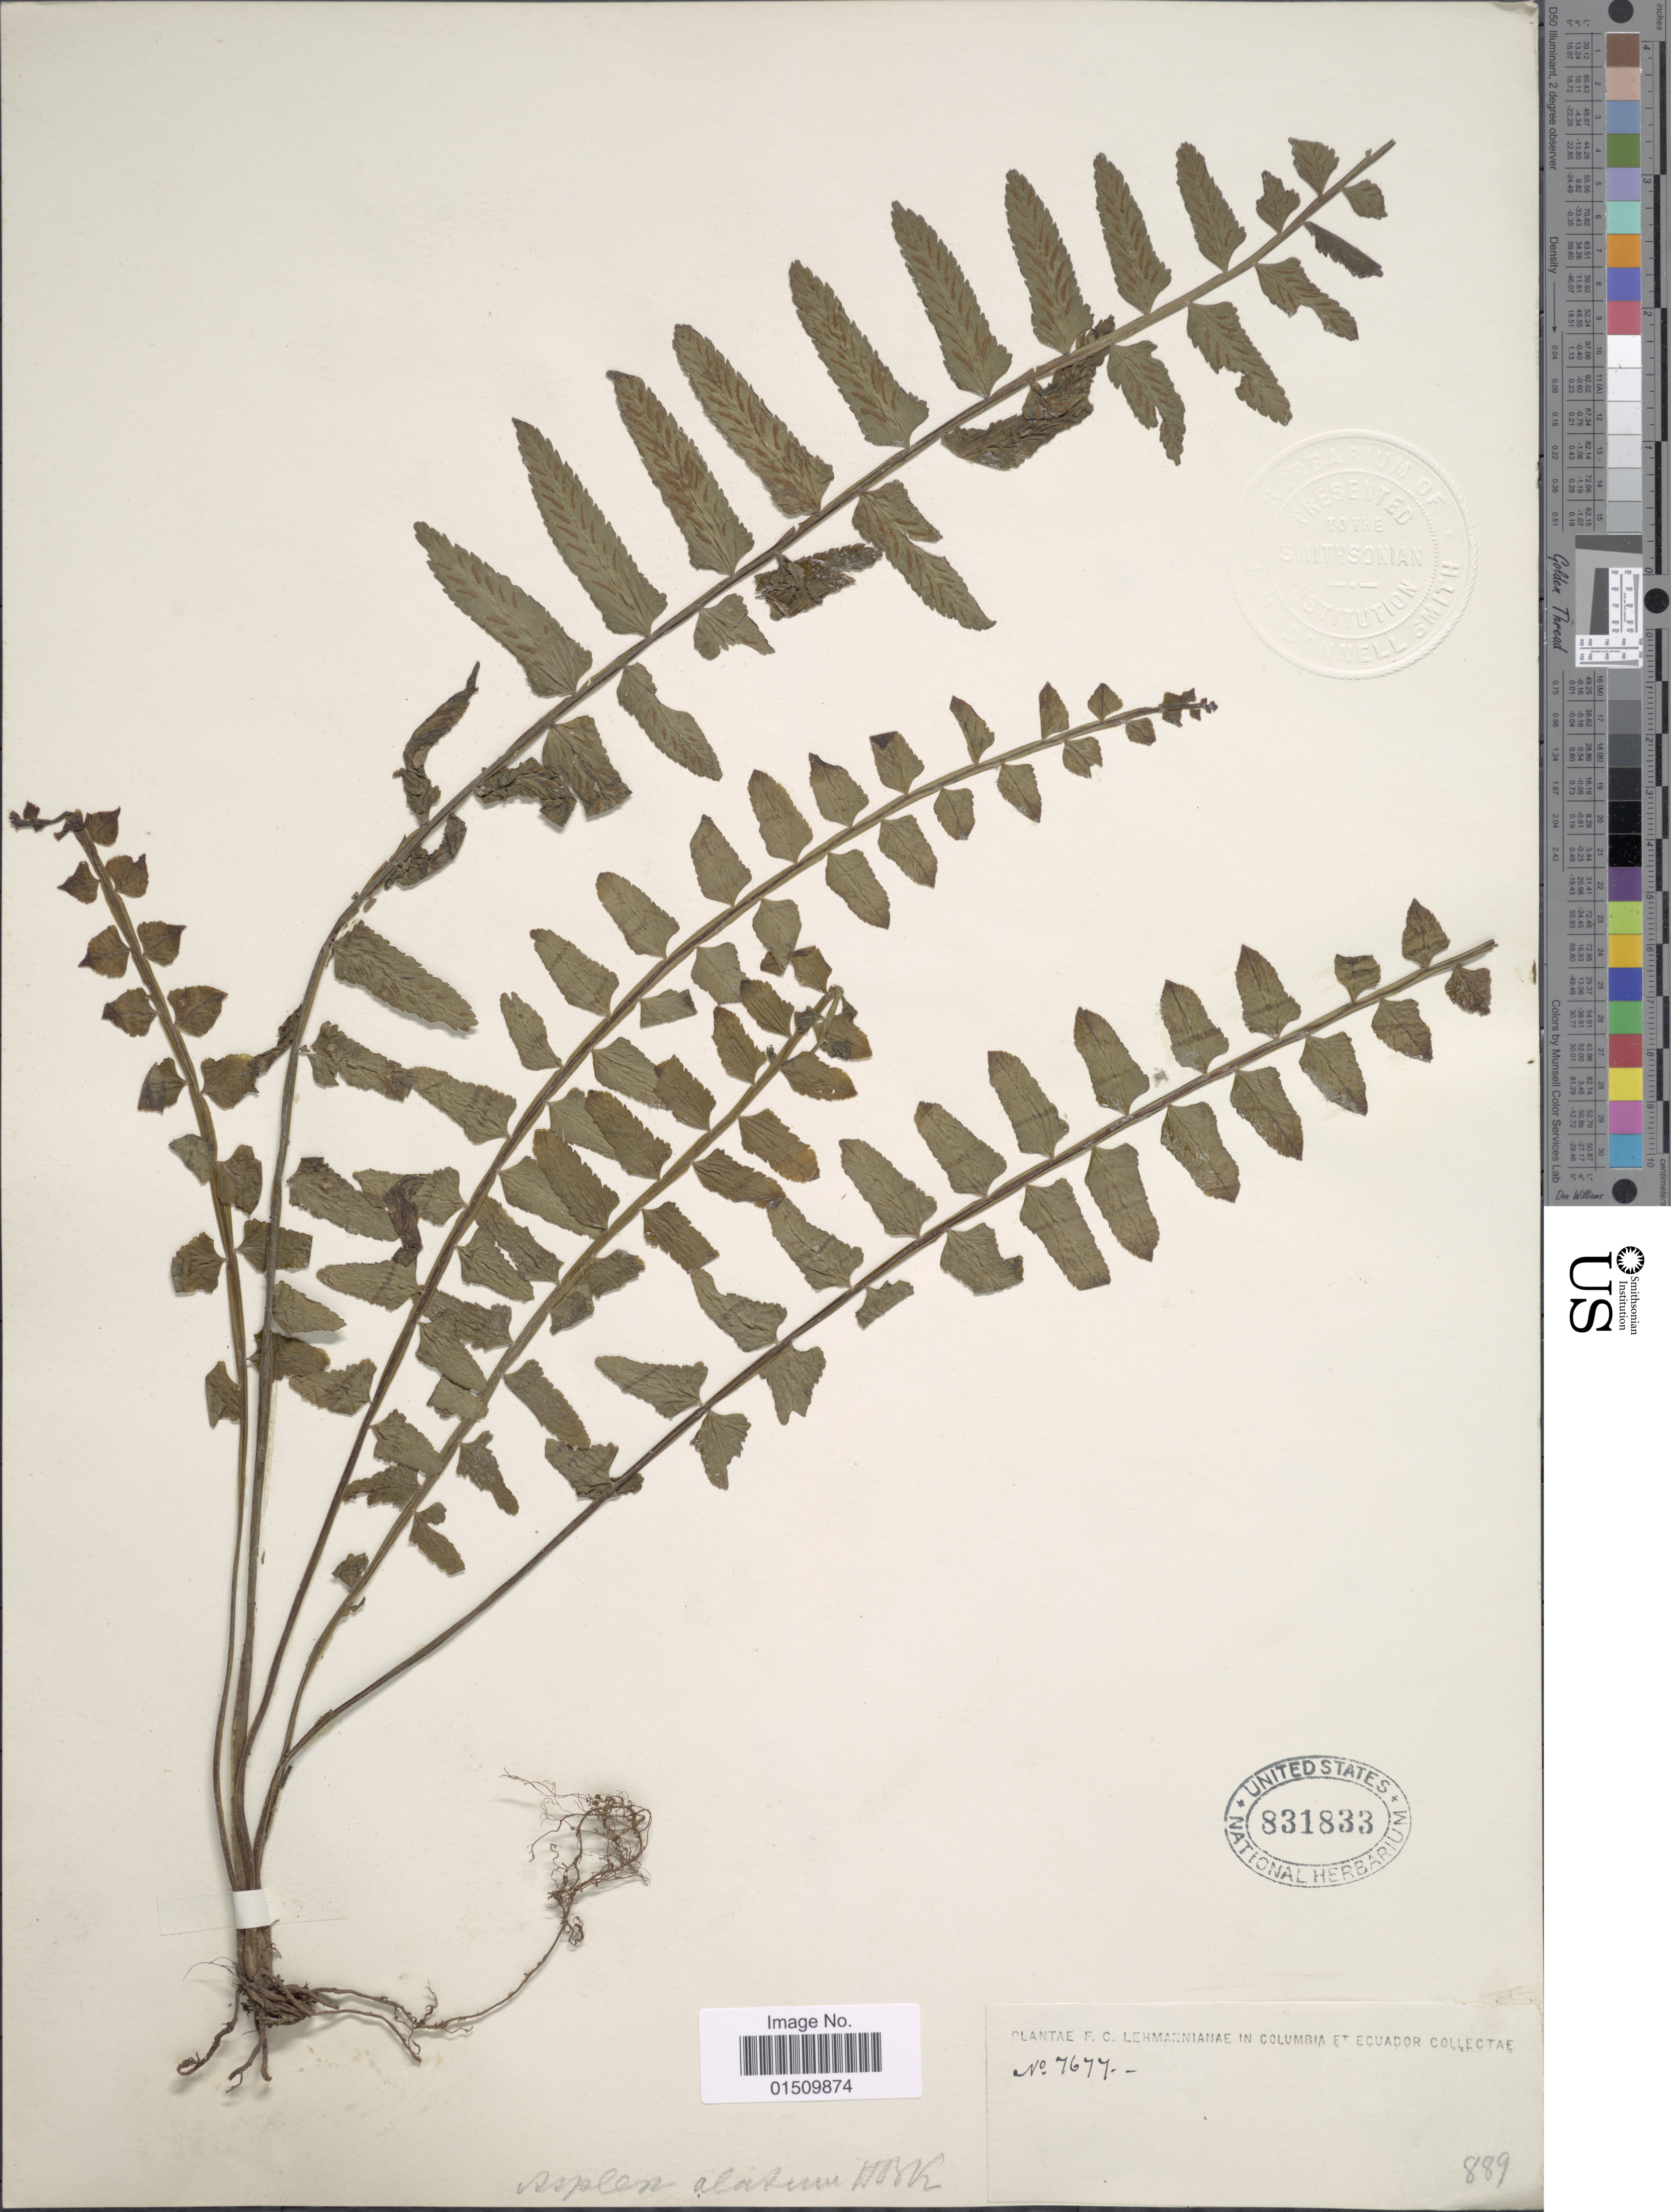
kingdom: Plantae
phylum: Tracheophyta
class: Polypodiopsida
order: Polypodiales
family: Aspleniaceae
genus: Asplenium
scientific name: Asplenium alatum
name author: Humb. & Bonpl. ex Willd.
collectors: F. C. Lehmann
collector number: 7677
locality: Colombia, Ecuador.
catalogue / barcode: US 831833